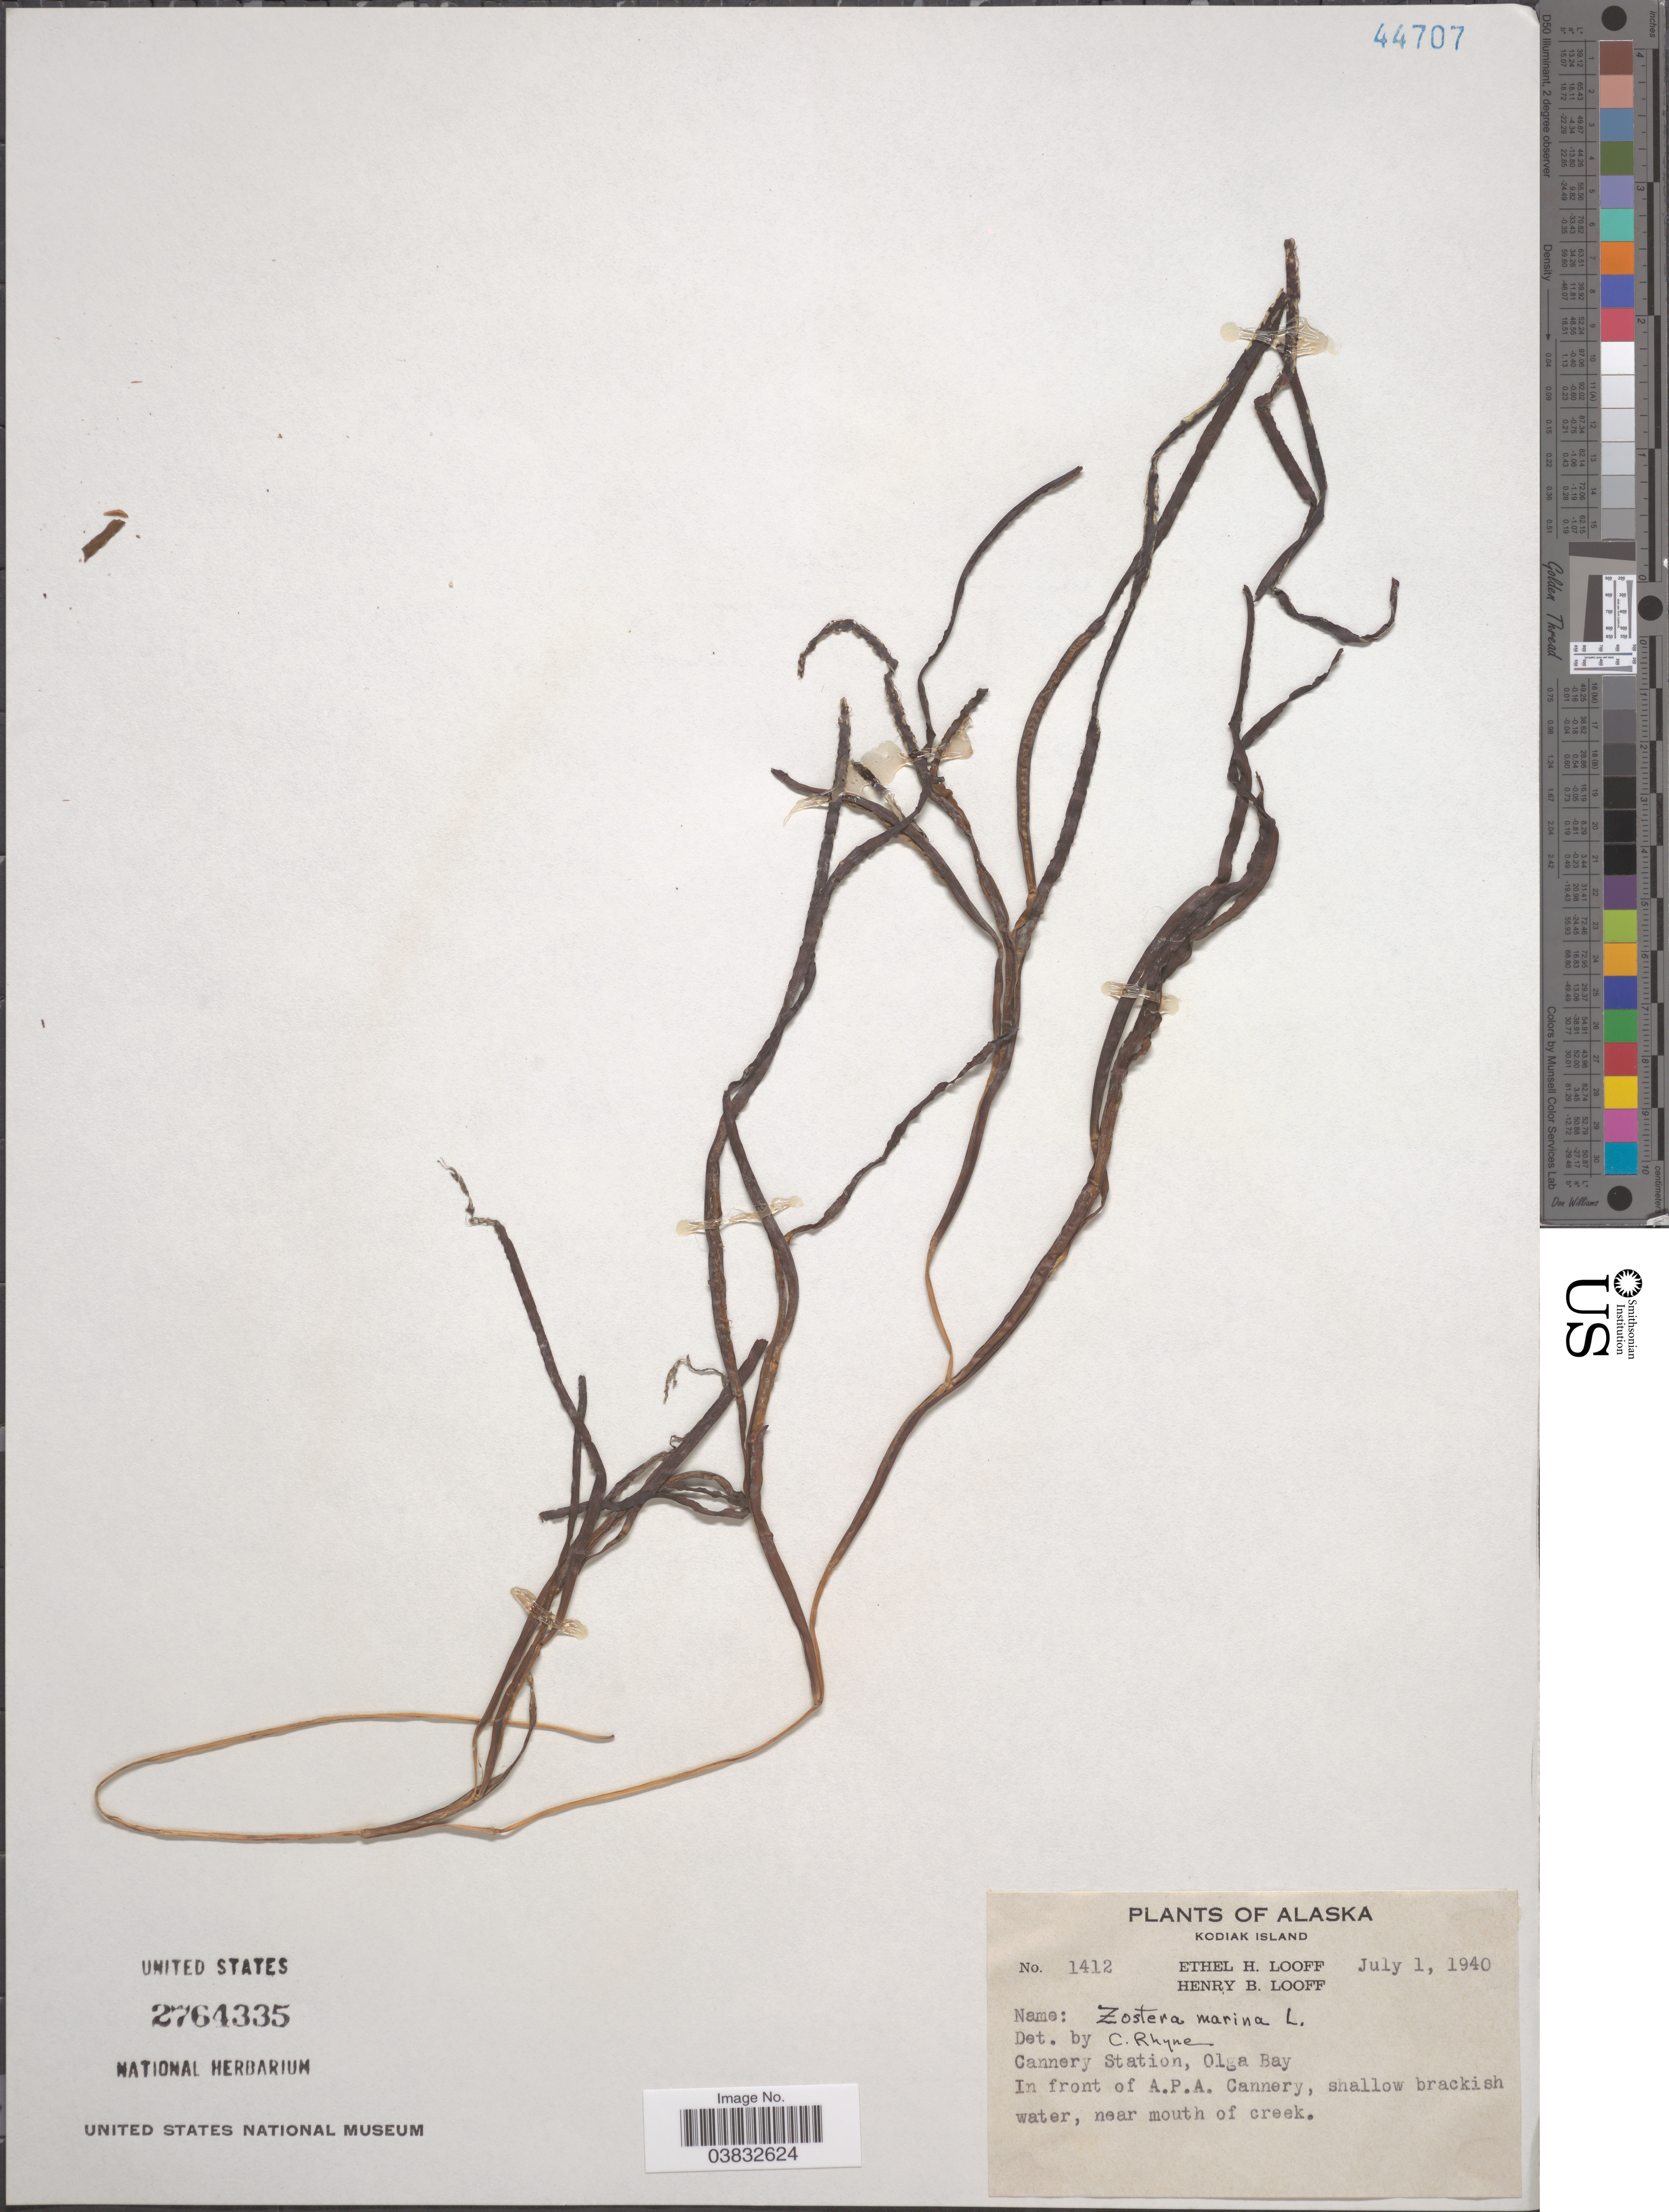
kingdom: Plantae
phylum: Tracheophyta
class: Liliopsida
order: Alismatales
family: Zosteraceae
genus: Zostera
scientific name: Zostera marina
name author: L.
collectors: E. Looff & H. Looff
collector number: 1412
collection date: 1940-07-01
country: United States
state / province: Alaska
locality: Kodiak Island. Cannery Station, Olga Bay. In front of A.P.A Cannery, near mouth of creek.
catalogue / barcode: US 2764335